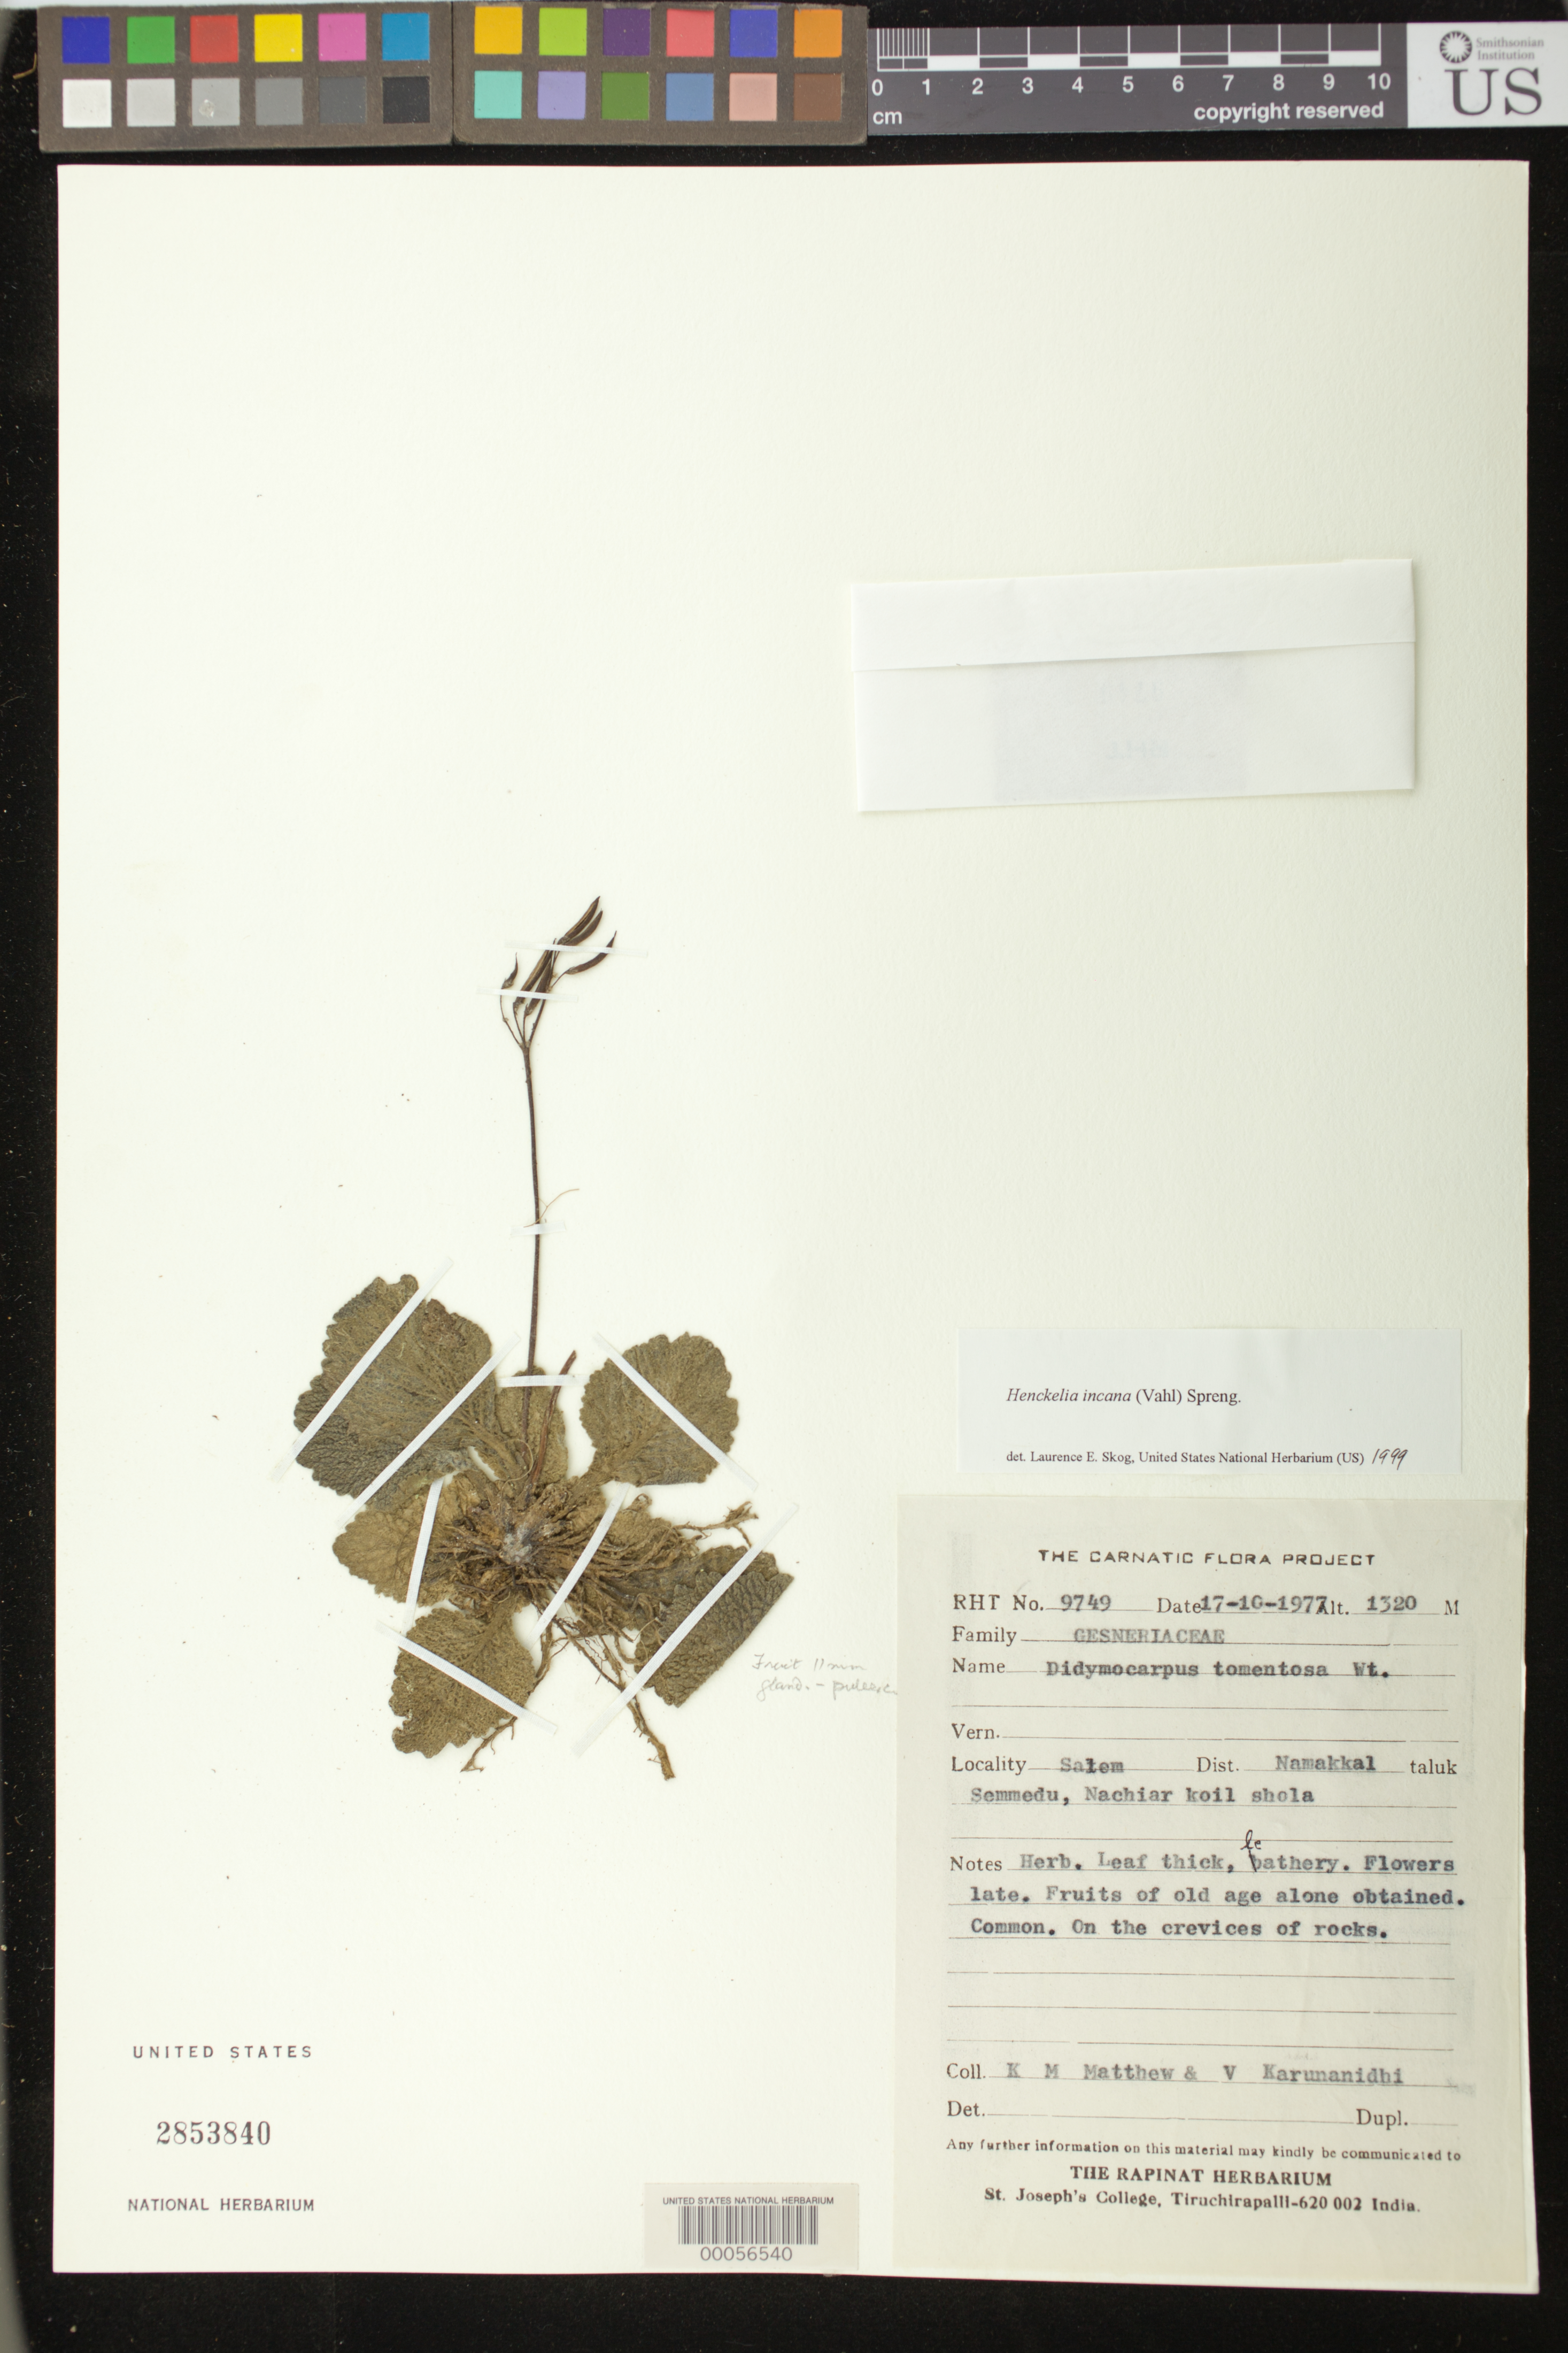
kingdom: Plantae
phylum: Tracheophyta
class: Magnoliopsida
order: Lamiales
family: Gesneriaceae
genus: Henckelia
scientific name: Henckelia incana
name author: (Vahl) Spreng.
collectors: K. M. Matthew & V. Karunanidhi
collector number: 9749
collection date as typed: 17 Oct 1977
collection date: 1977-10-17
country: India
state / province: Tamil Nadu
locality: Salem, semmedu, nachiar koil shola. Namakkal.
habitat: On crevices of rock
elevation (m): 1320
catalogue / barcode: US 2853840